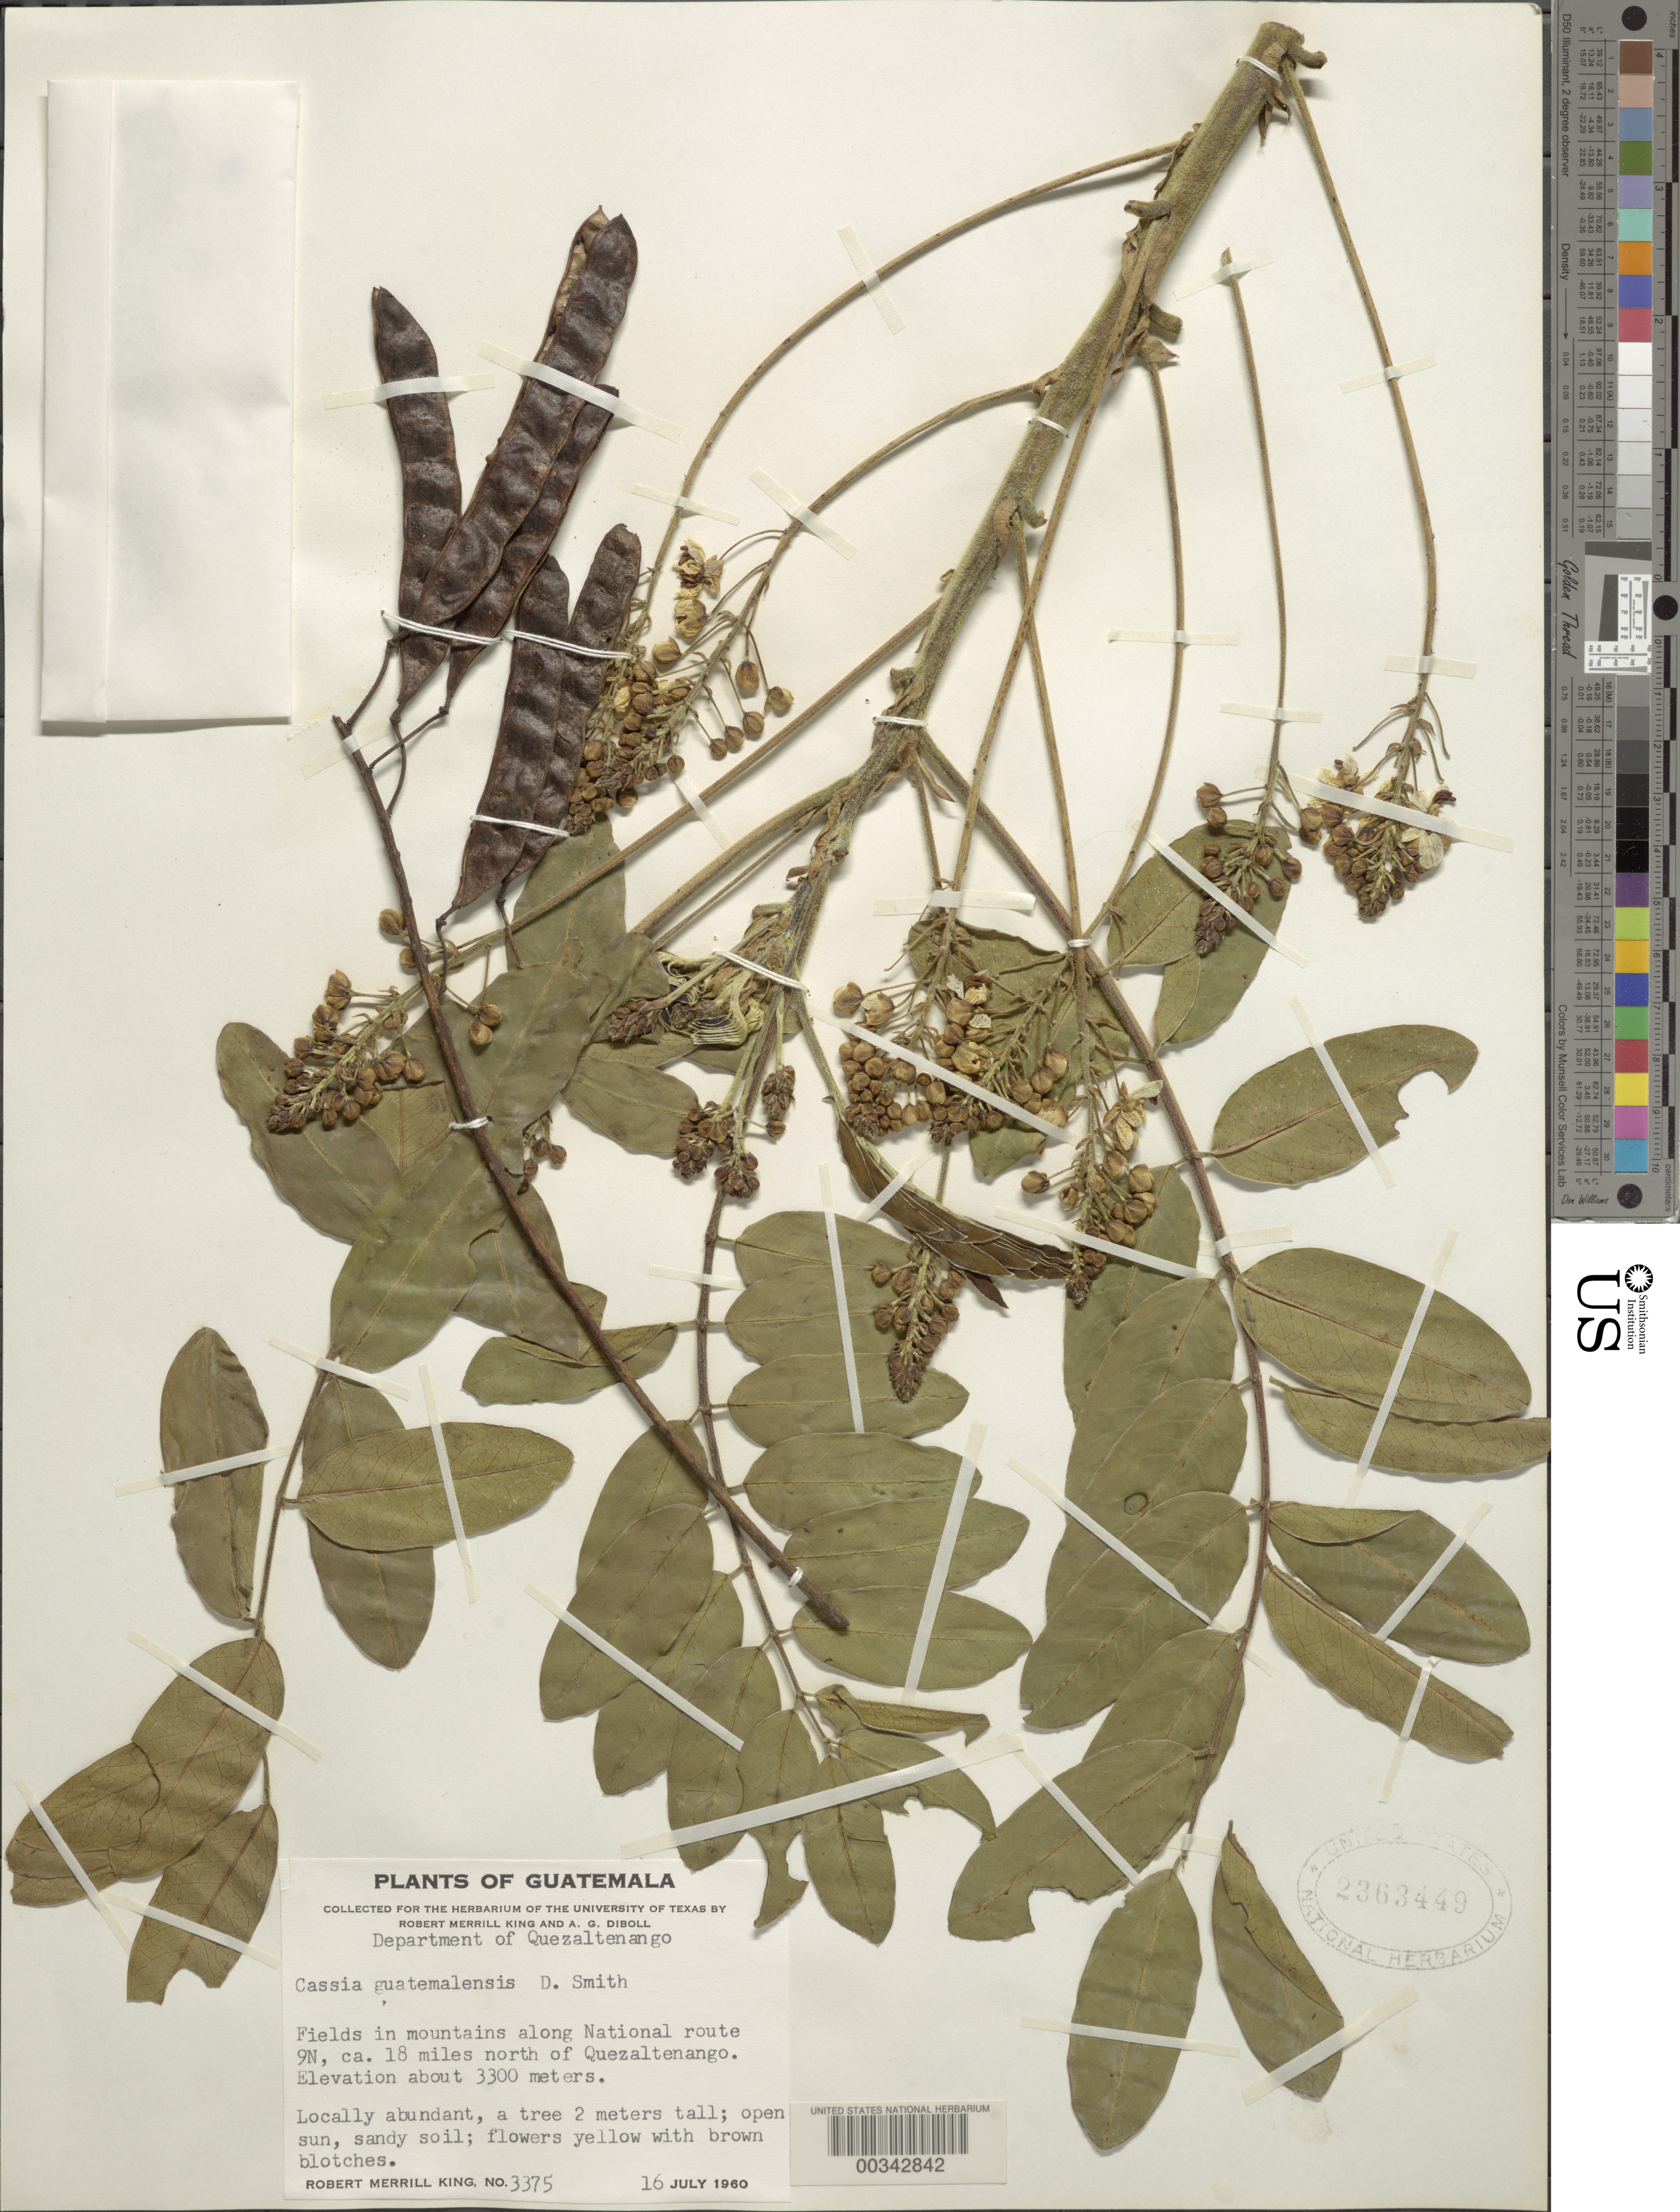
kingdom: Plantae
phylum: Tracheophyta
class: Magnoliopsida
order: Fabales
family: Fabaceae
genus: Senna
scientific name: Senna guatemalensis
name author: (Donn. Sm.) H.S. Irwin & Barneby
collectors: R. M. King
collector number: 3375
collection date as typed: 16 Jul 1960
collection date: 1960-07-16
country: Guatemala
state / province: Quetzaltenango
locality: Along national route 9N, ca 18 mi N of Quezaltenango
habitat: Open sun, sandy soil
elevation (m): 3300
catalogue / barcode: US 2363449